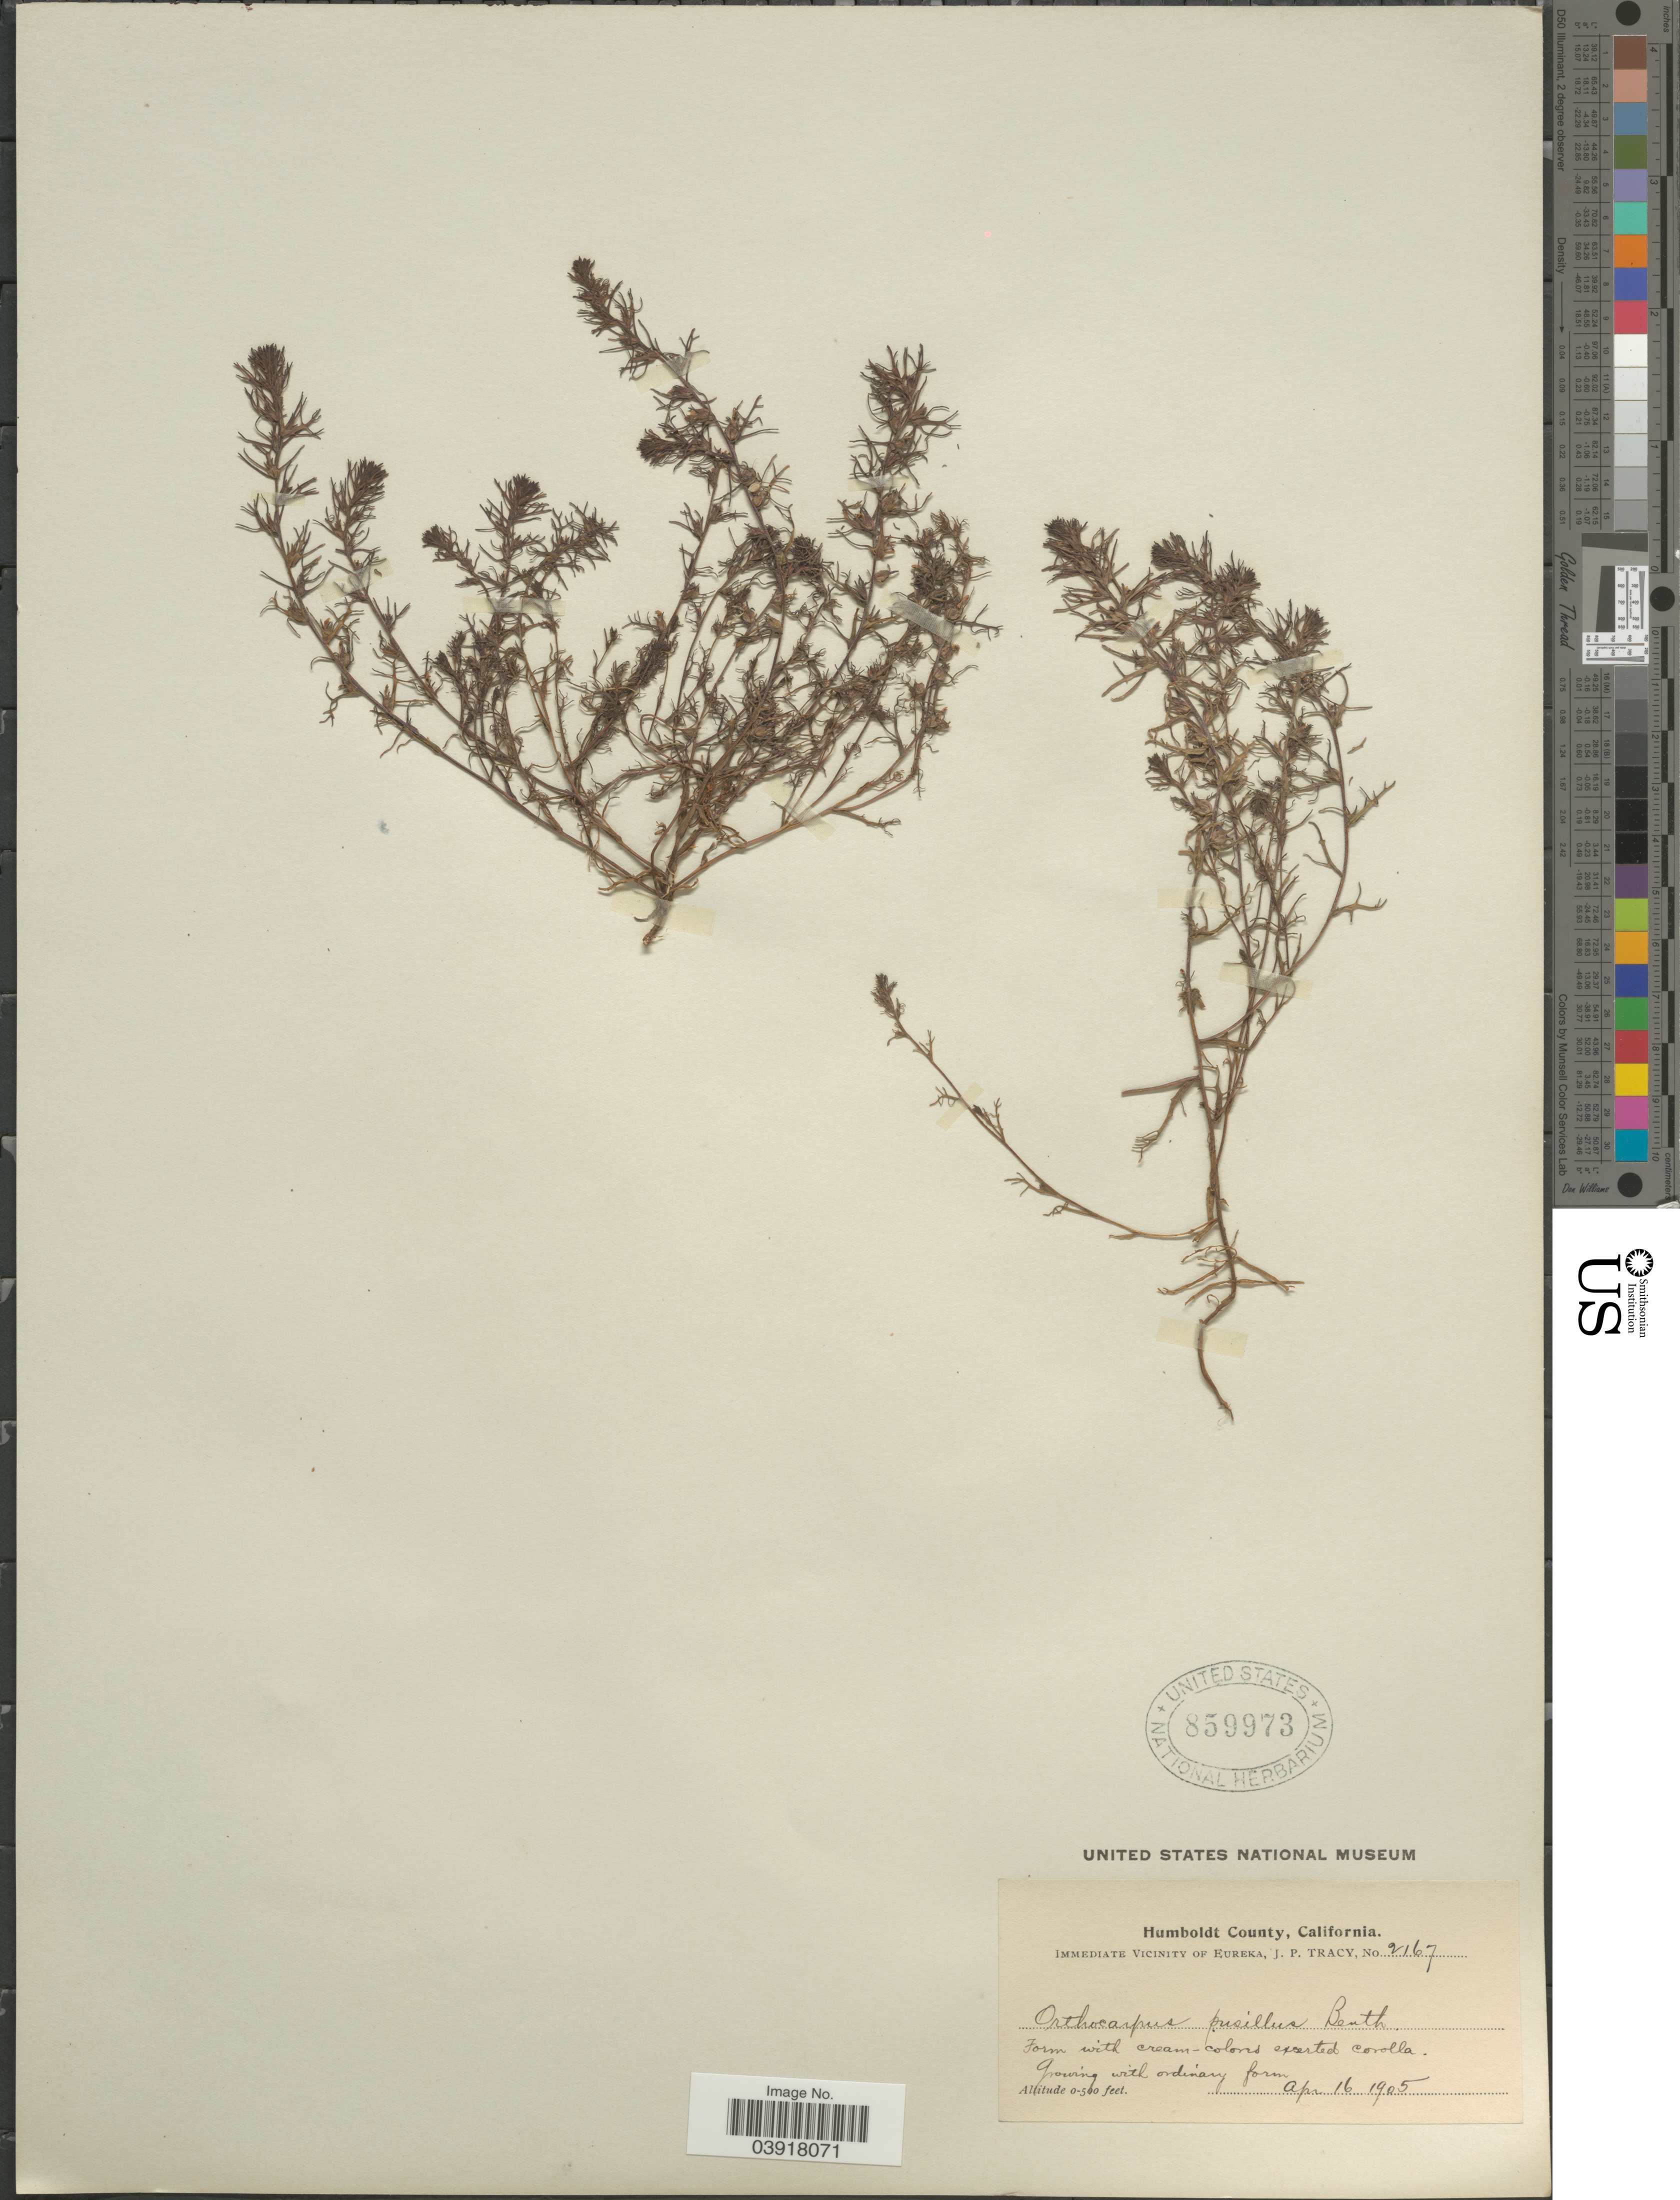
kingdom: Plantae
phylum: Tracheophyta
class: Magnoliopsida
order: Lamiales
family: Orobanchaceae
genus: Orthocarpus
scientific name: Orthocarpus pusillus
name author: Benth.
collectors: J. Tracy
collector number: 2167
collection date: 1905-04-16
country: United States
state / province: California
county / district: Humboldt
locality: Humboldt County. Immediate vicinity of Eureka.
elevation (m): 0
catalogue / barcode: US 859973